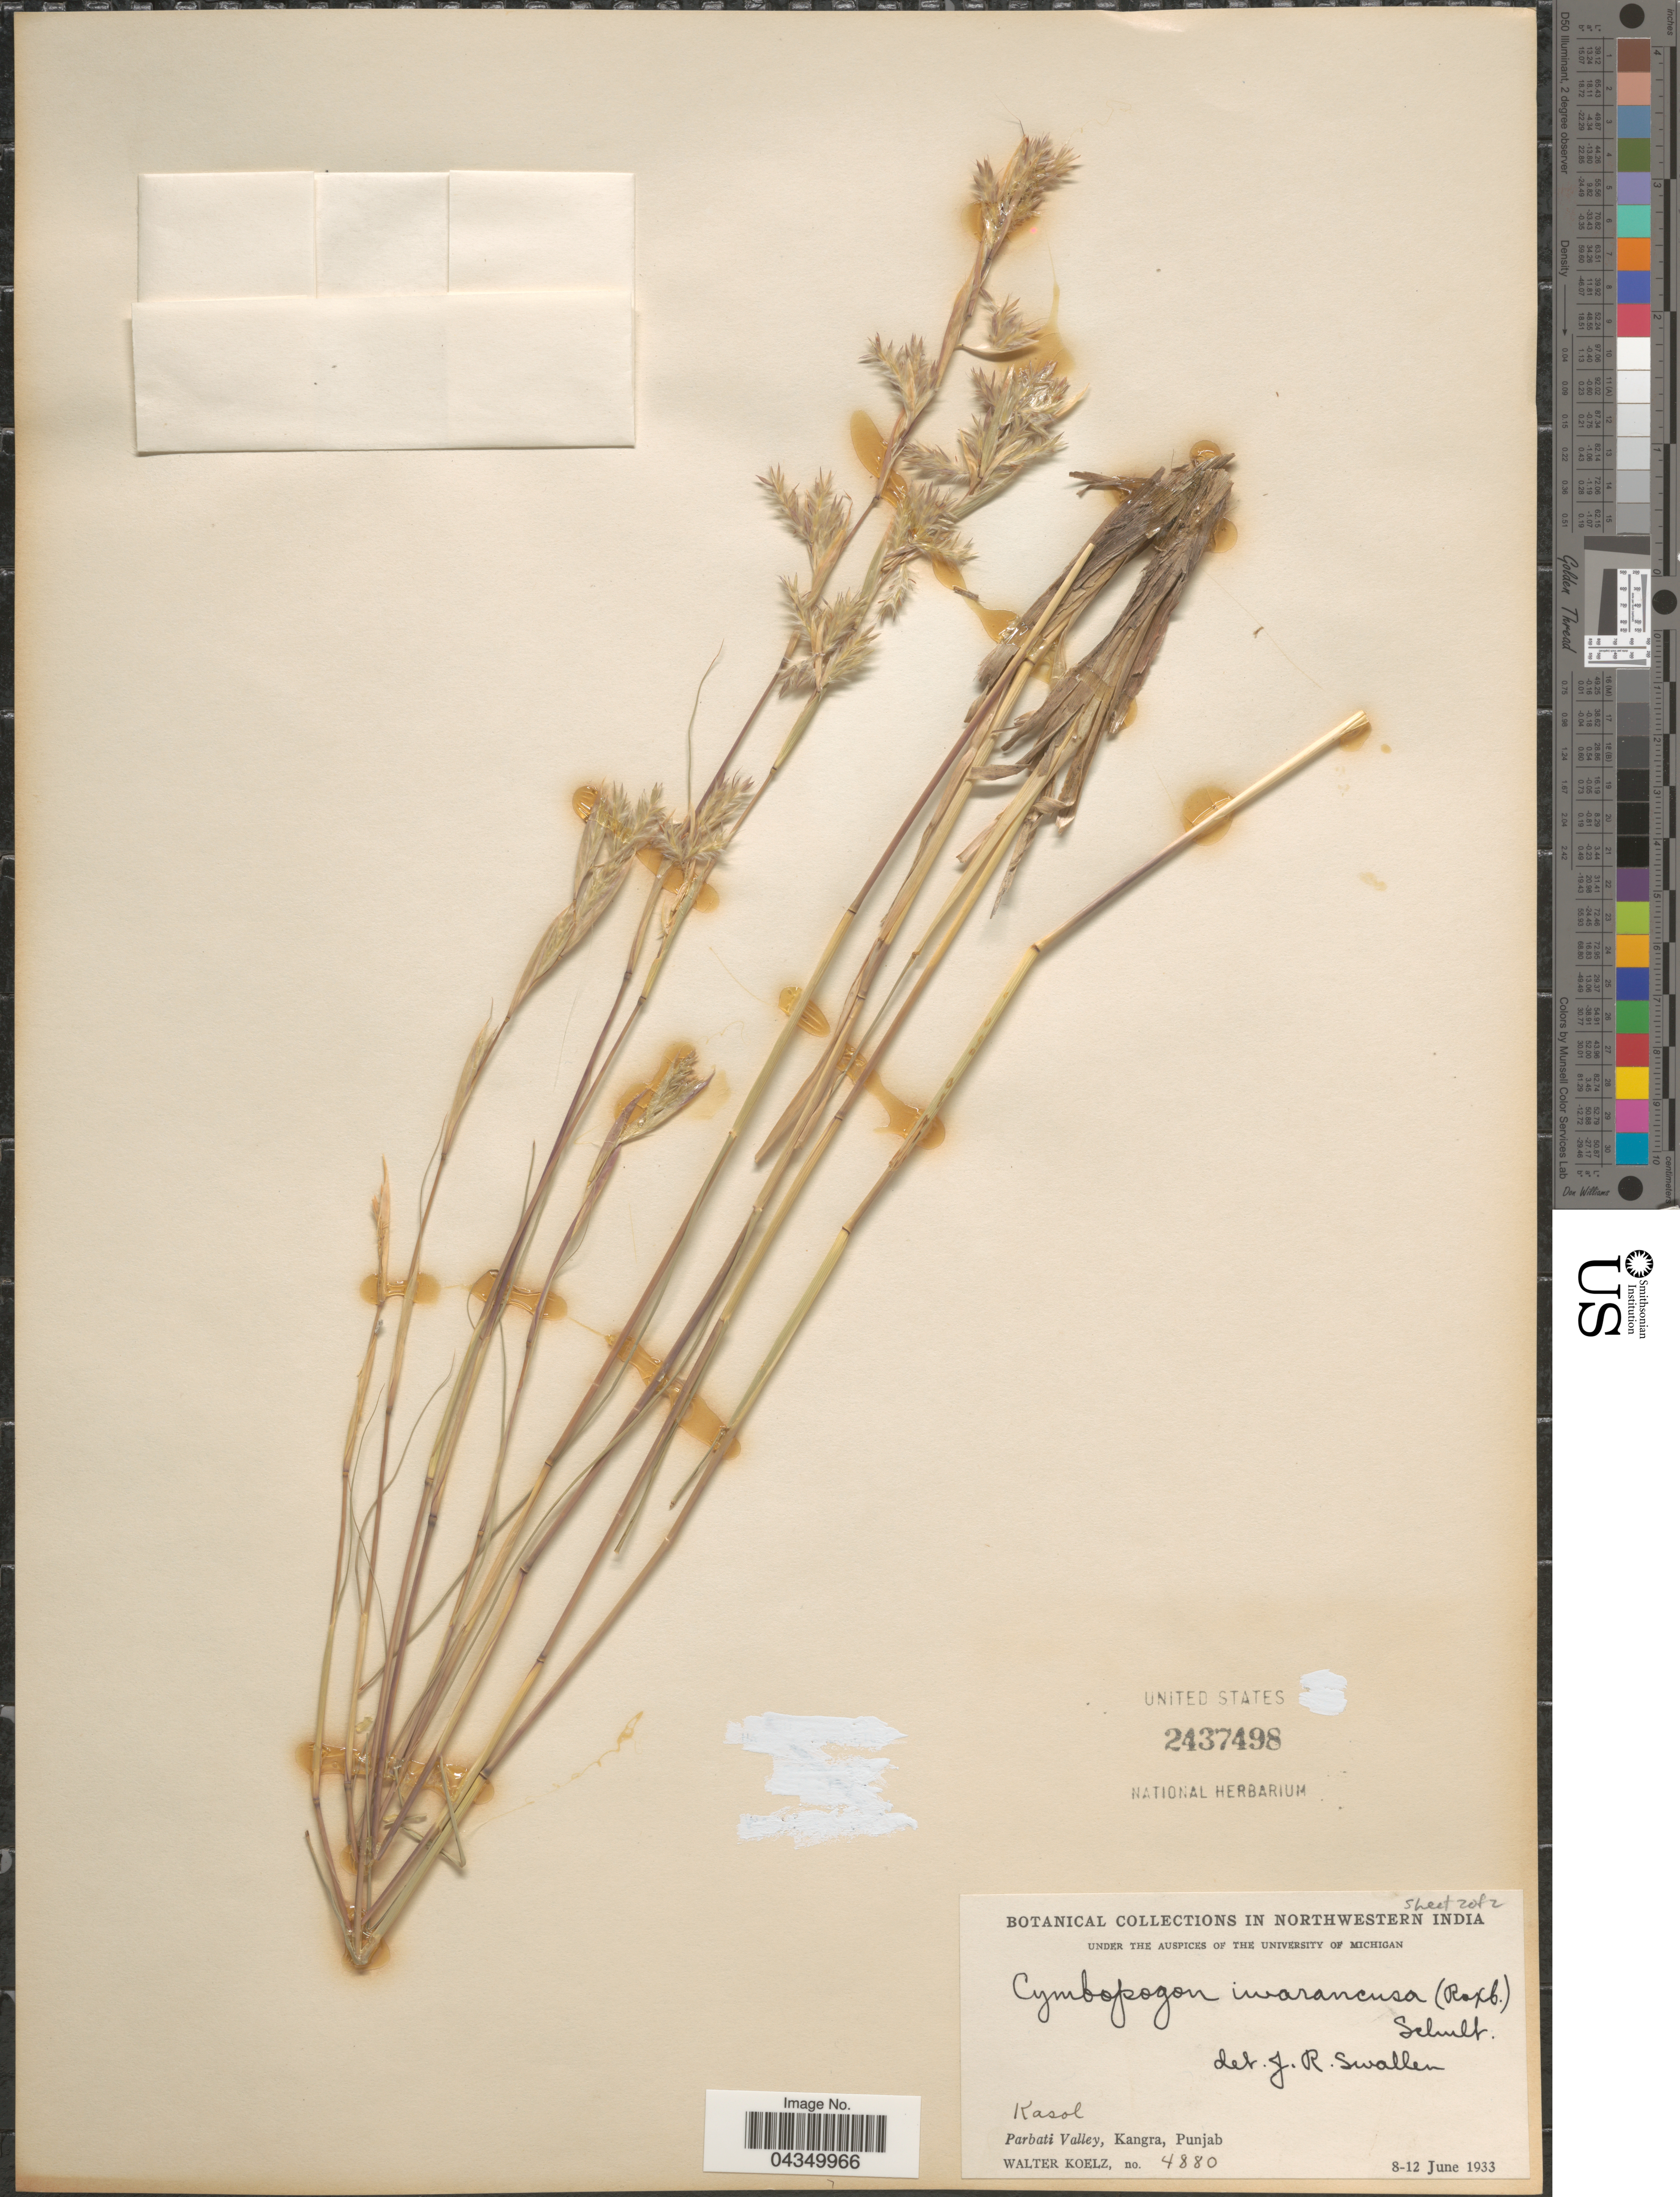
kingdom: Plantae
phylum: Tracheophyta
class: Liliopsida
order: Poales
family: Poaceae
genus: Cymbopogon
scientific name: Cymbopogon iwarancusa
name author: (Jones) Schult.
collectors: W. N. Koelz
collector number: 4880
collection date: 1933-06-08/1933-06-12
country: India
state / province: Himachal Pradesh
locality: Northwestern India. Kasol. Parbati Valley, Kangra.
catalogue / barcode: US 2437498